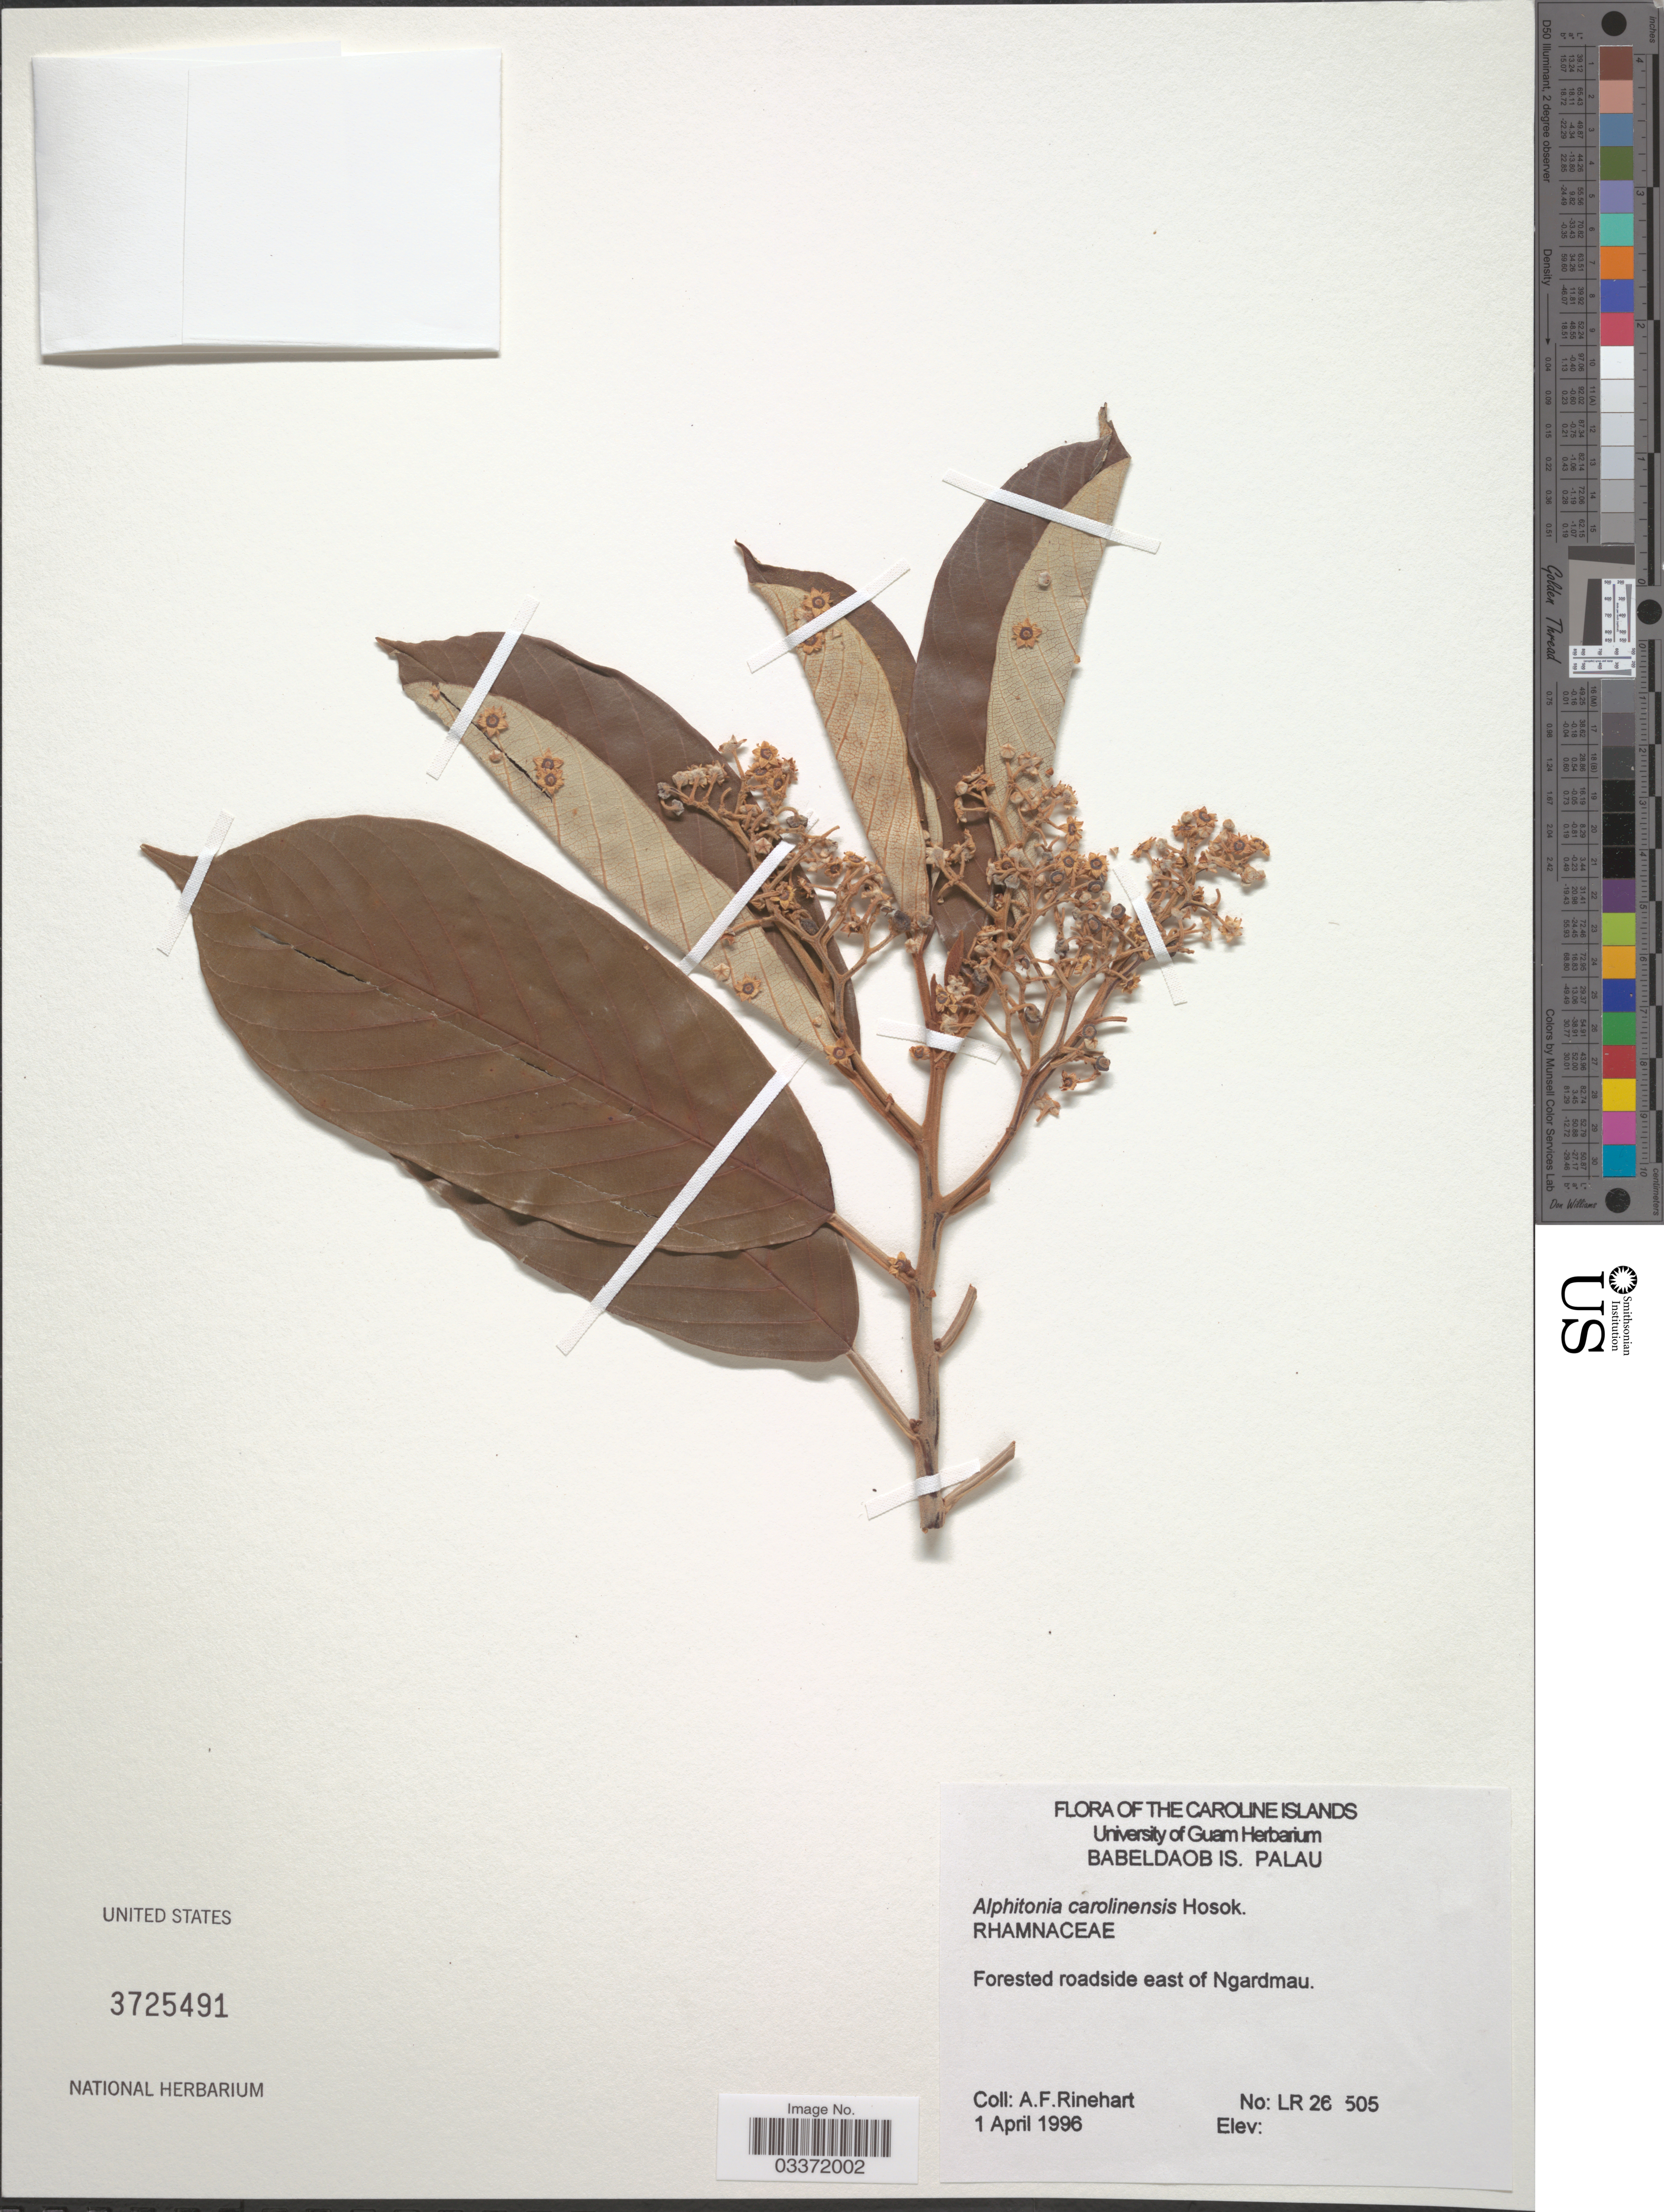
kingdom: Plantae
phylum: Tracheophyta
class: Magnoliopsida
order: Rosales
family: Rhamnaceae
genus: Alphitonia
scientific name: Alphitonia carolinensis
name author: Hosok.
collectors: A. Rinehart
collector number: LR 26 ! 505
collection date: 1996-04-01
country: Palau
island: Babeldaob [Babelthuap]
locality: The Caroline Islands. Babeldaob Is. Palau. [unsure placement] Forested roadside east of Ngardmau.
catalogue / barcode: US 3725491